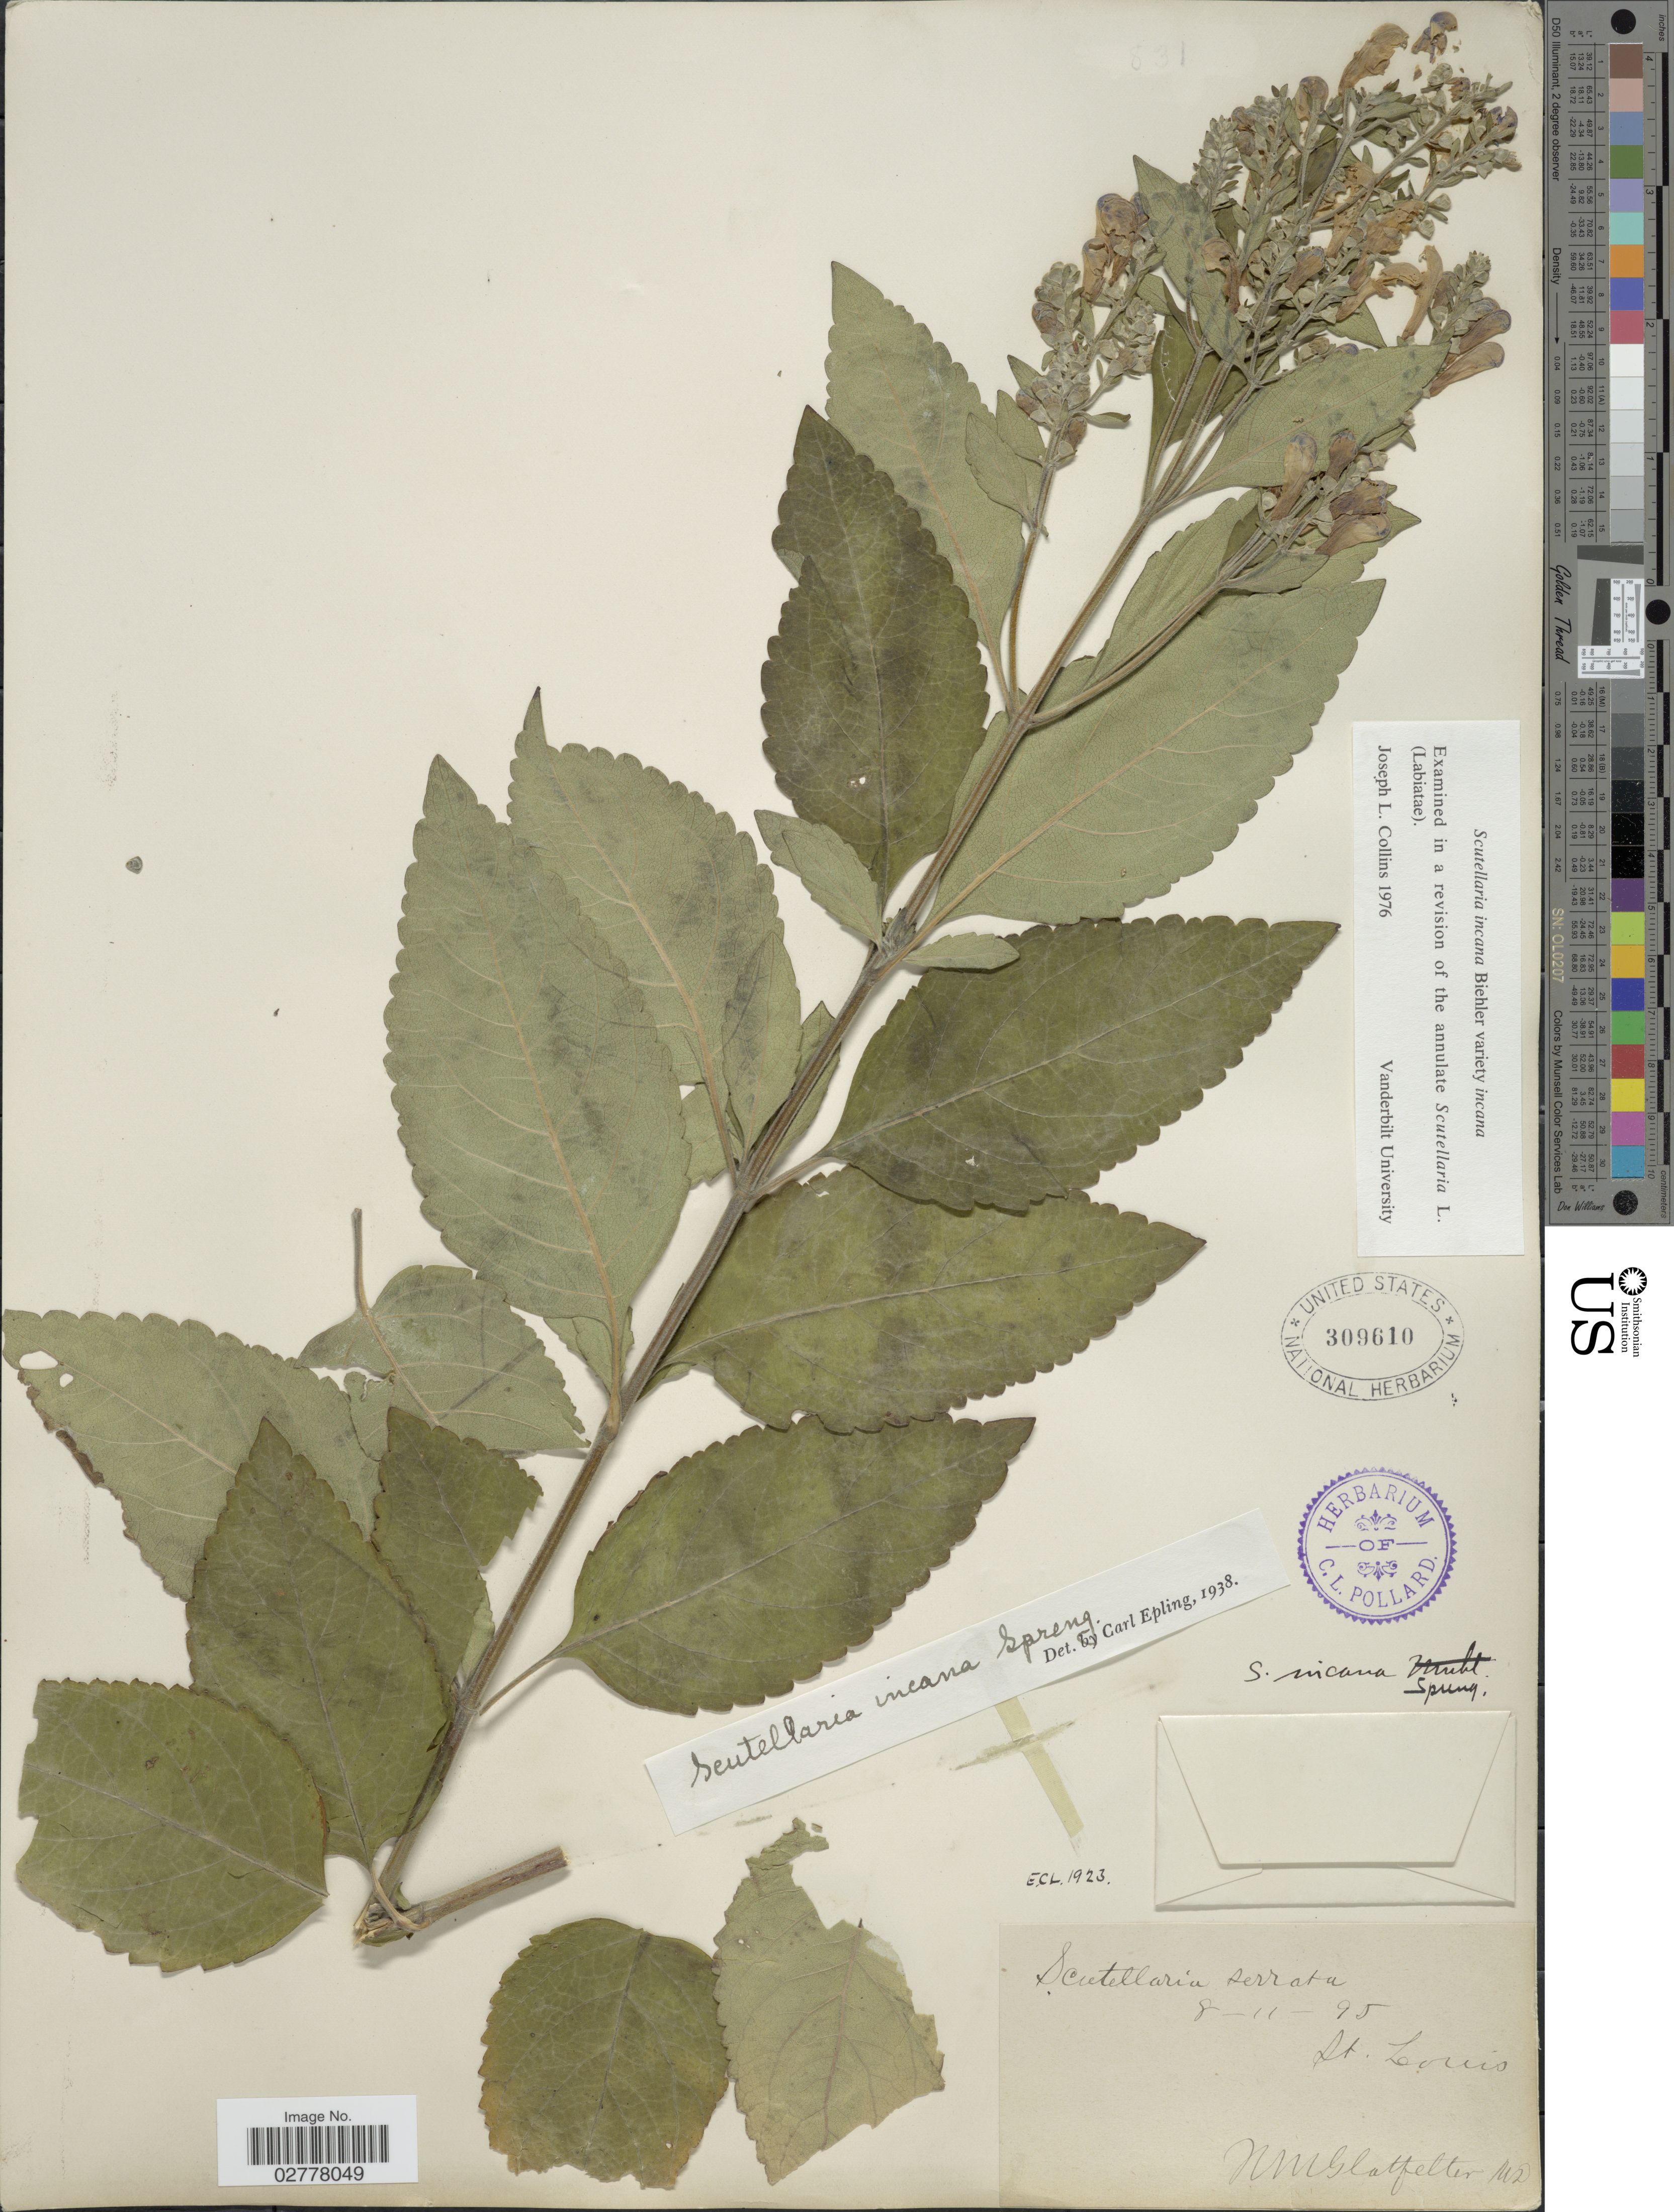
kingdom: Plantae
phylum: Tracheophyta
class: Magnoliopsida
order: Lamiales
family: Lamiaceae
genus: Scutellaria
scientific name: Scutellaria incana var. incana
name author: Biehler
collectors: N. M. Glatfelter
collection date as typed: Transcribed d/m/y: 11/8/95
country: United States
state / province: Missouri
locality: St. Louis.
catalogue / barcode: US 309610